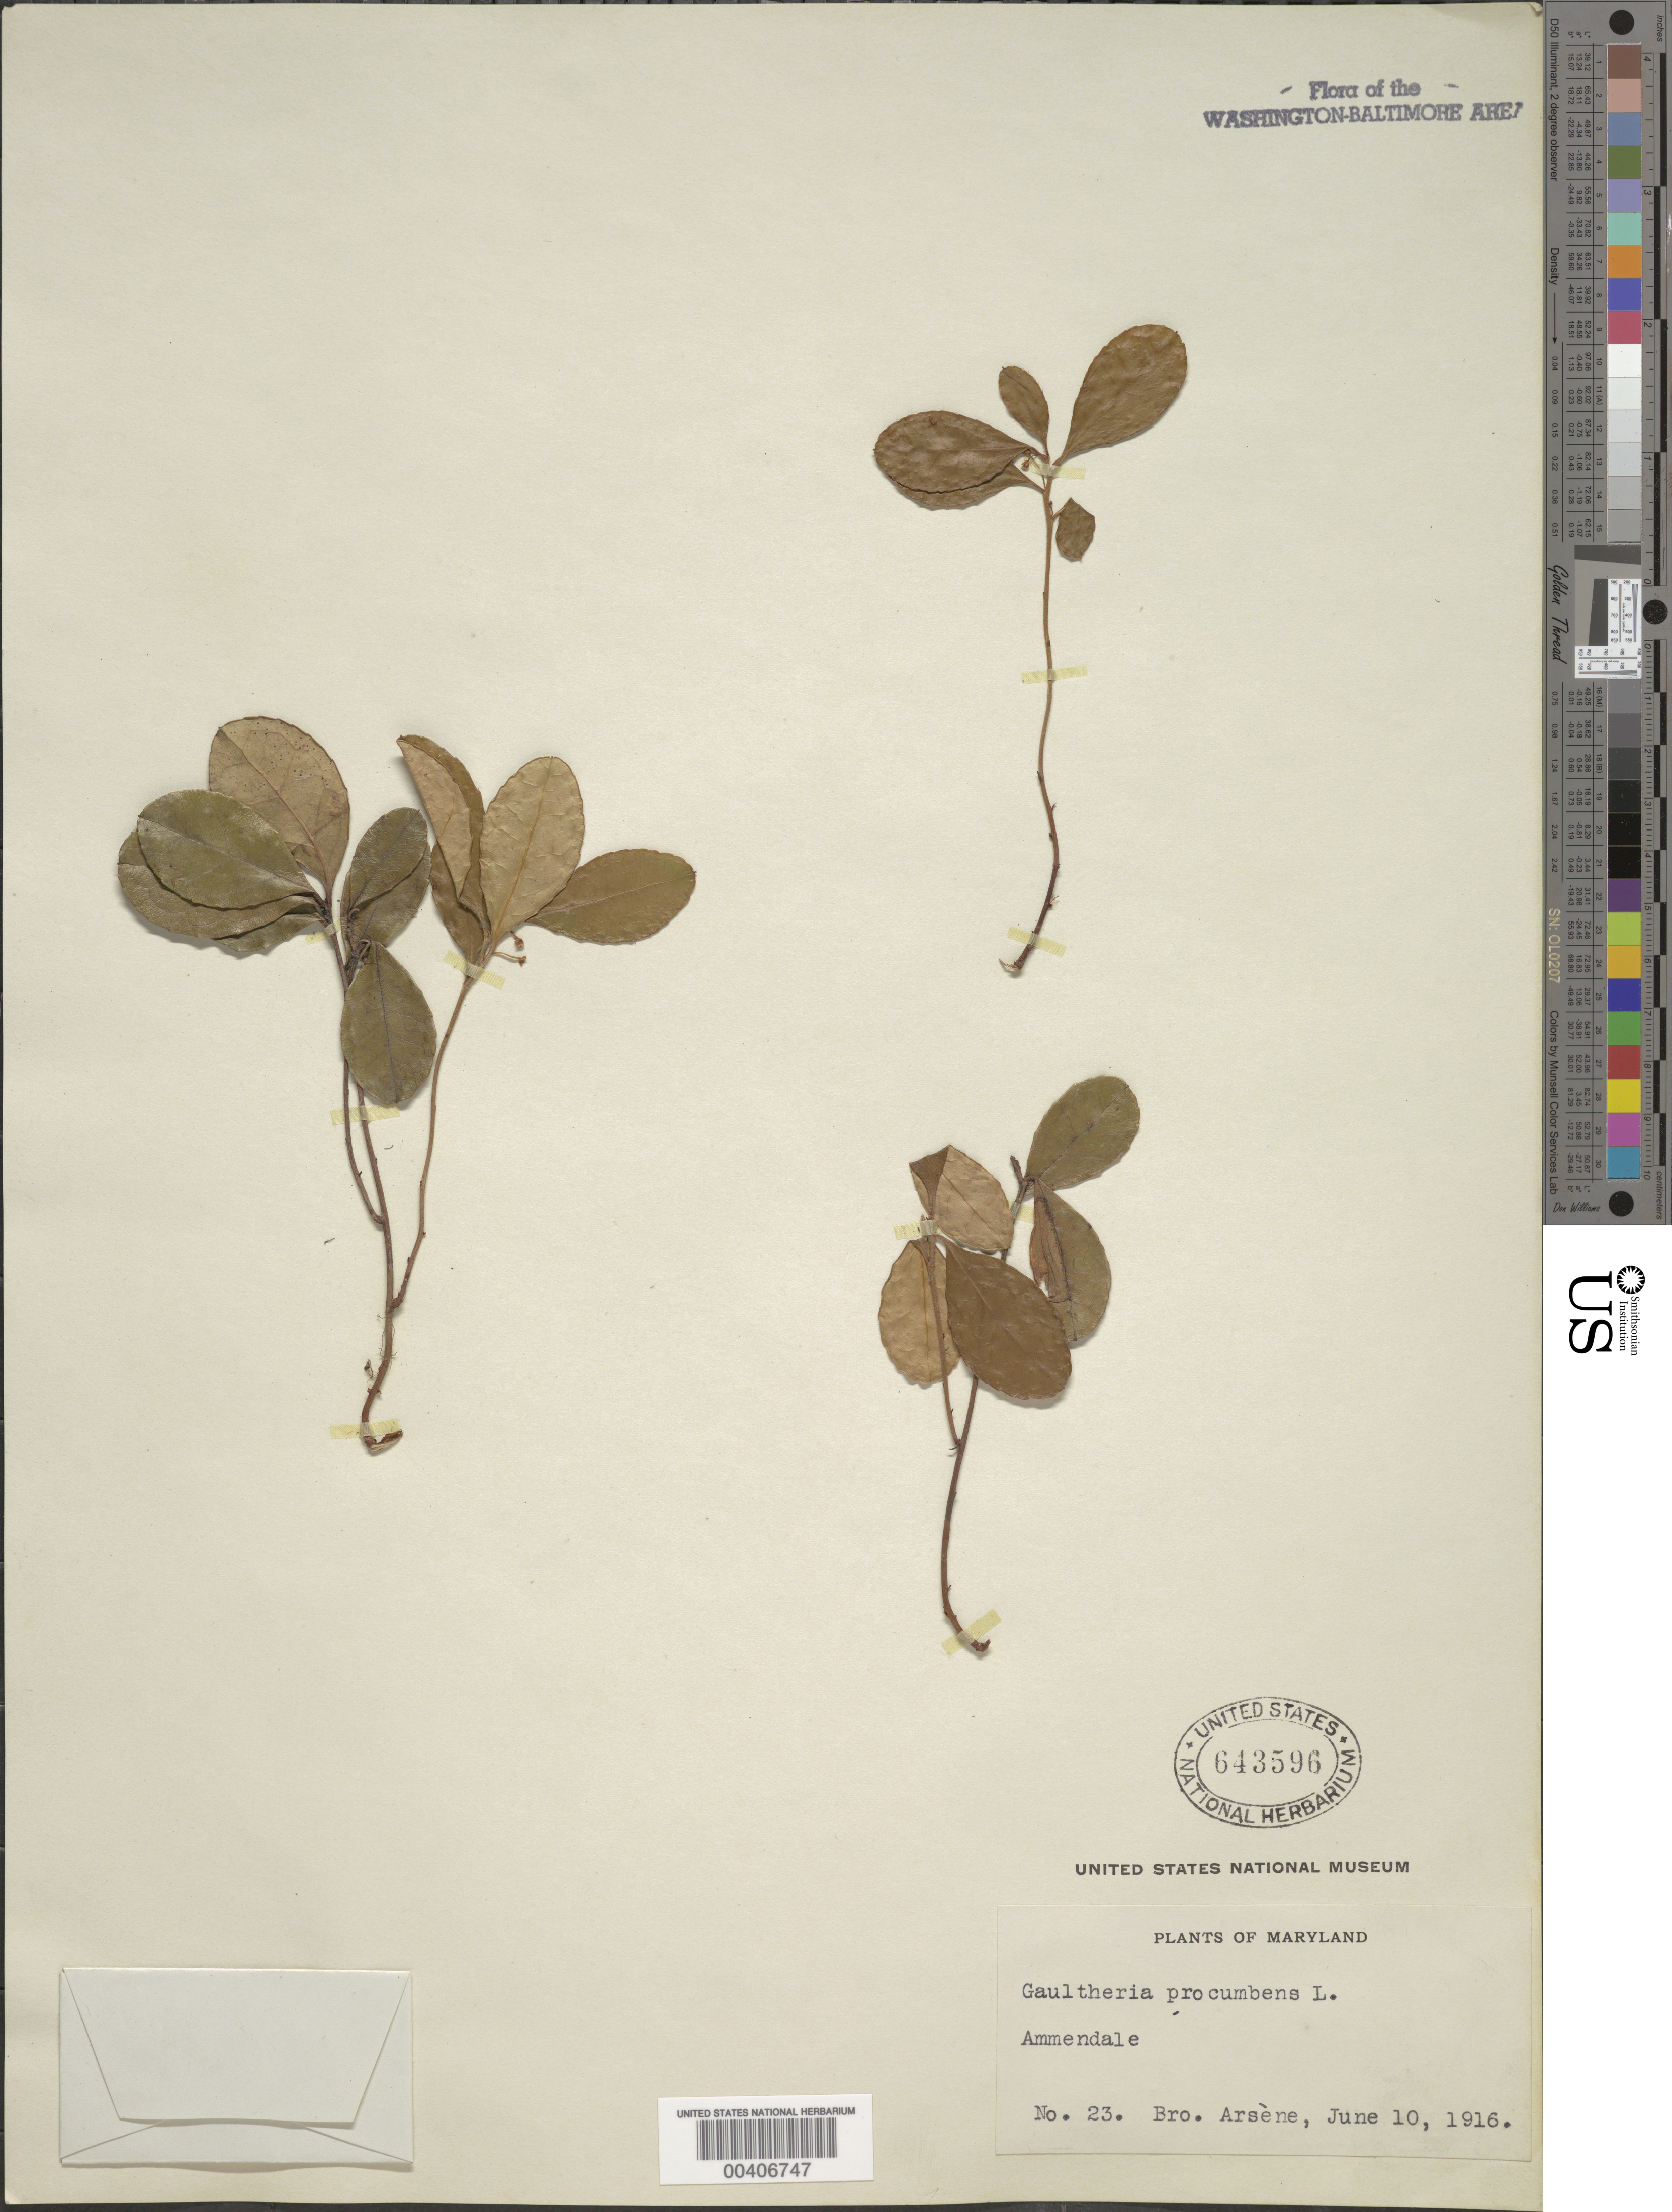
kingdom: Plantae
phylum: Tracheophyta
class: Magnoliopsida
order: Ericales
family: Ericaceae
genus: Gaultheria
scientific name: Gaultheria procumbens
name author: L.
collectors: Bro. G. Arsène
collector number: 23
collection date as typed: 10 Jun 1916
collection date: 1916-06-10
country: United States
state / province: Maryland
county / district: Prince George's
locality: Ammendale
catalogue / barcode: US 643596